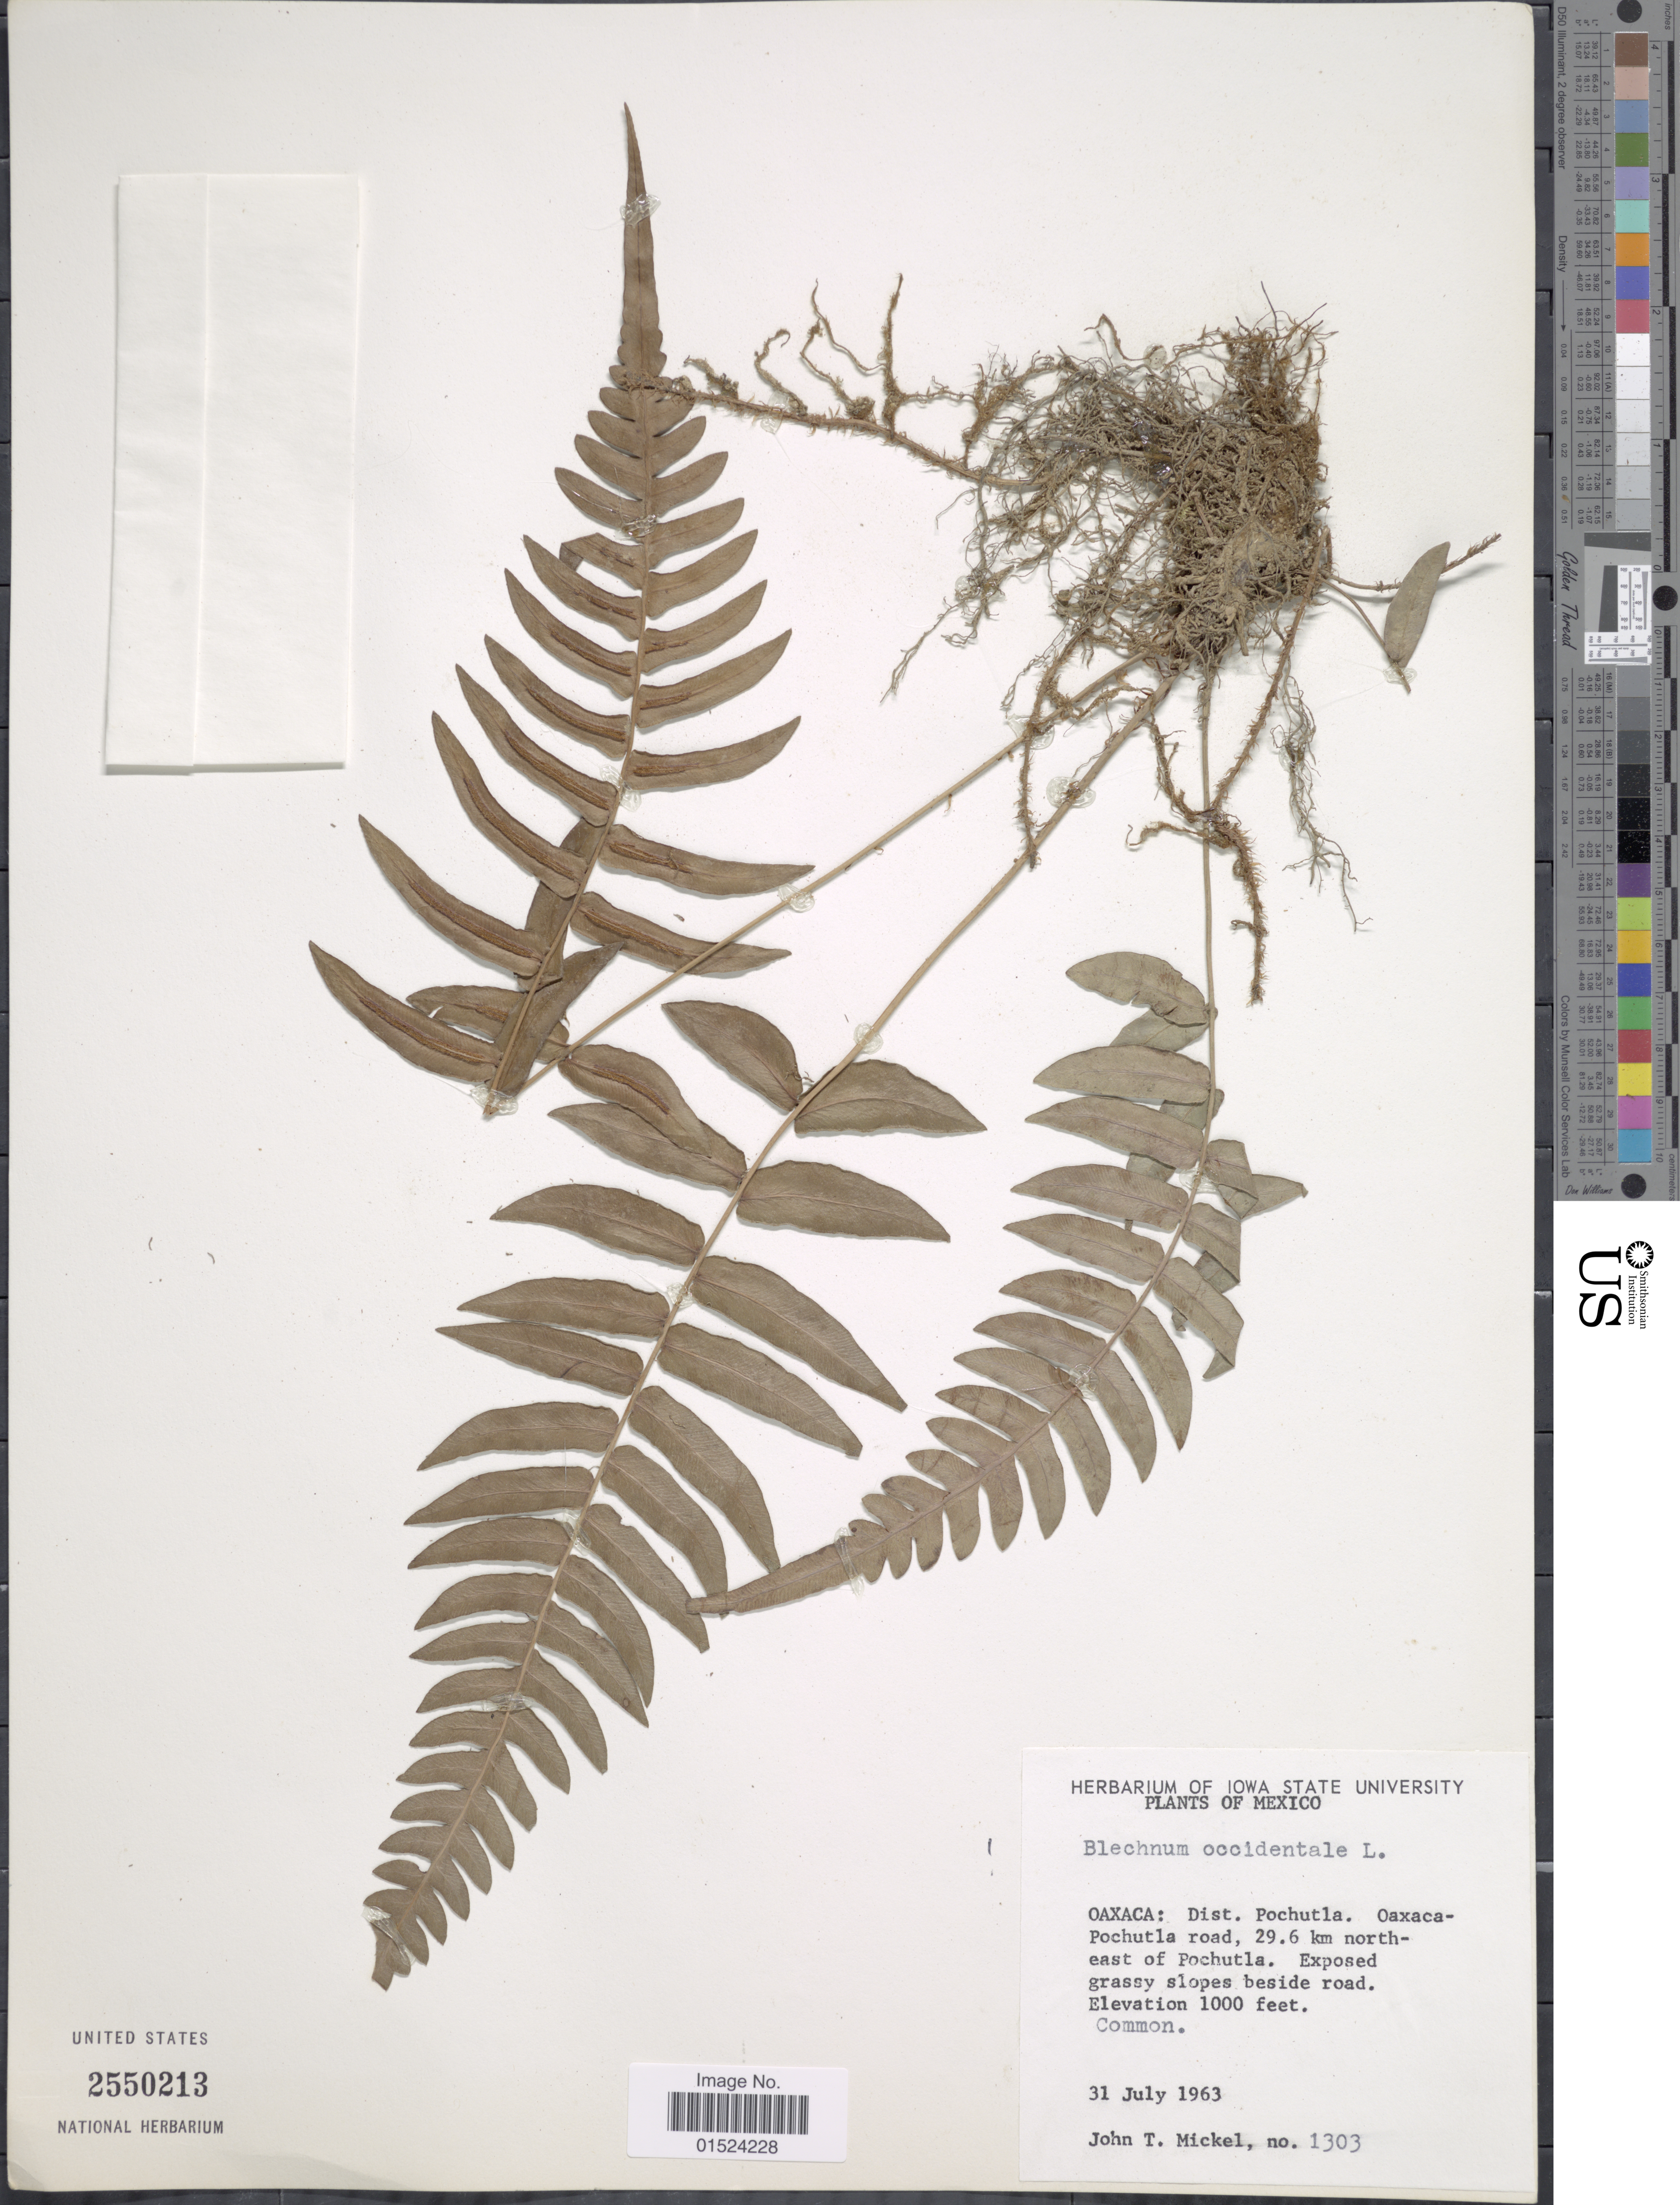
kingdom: Plantae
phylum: Tracheophyta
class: Polypodiopsida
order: Polypodiales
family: Blechnaceae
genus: Blechnum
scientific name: Blechnum occidentale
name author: L.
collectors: J. T. Mickel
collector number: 1303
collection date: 1963-07-31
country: Mexico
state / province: Oaxaca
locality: Dist. Pochutla. Oaxaca-Pochutla road, 29.6 km northeast of Pochutla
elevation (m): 305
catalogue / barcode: US 2550213